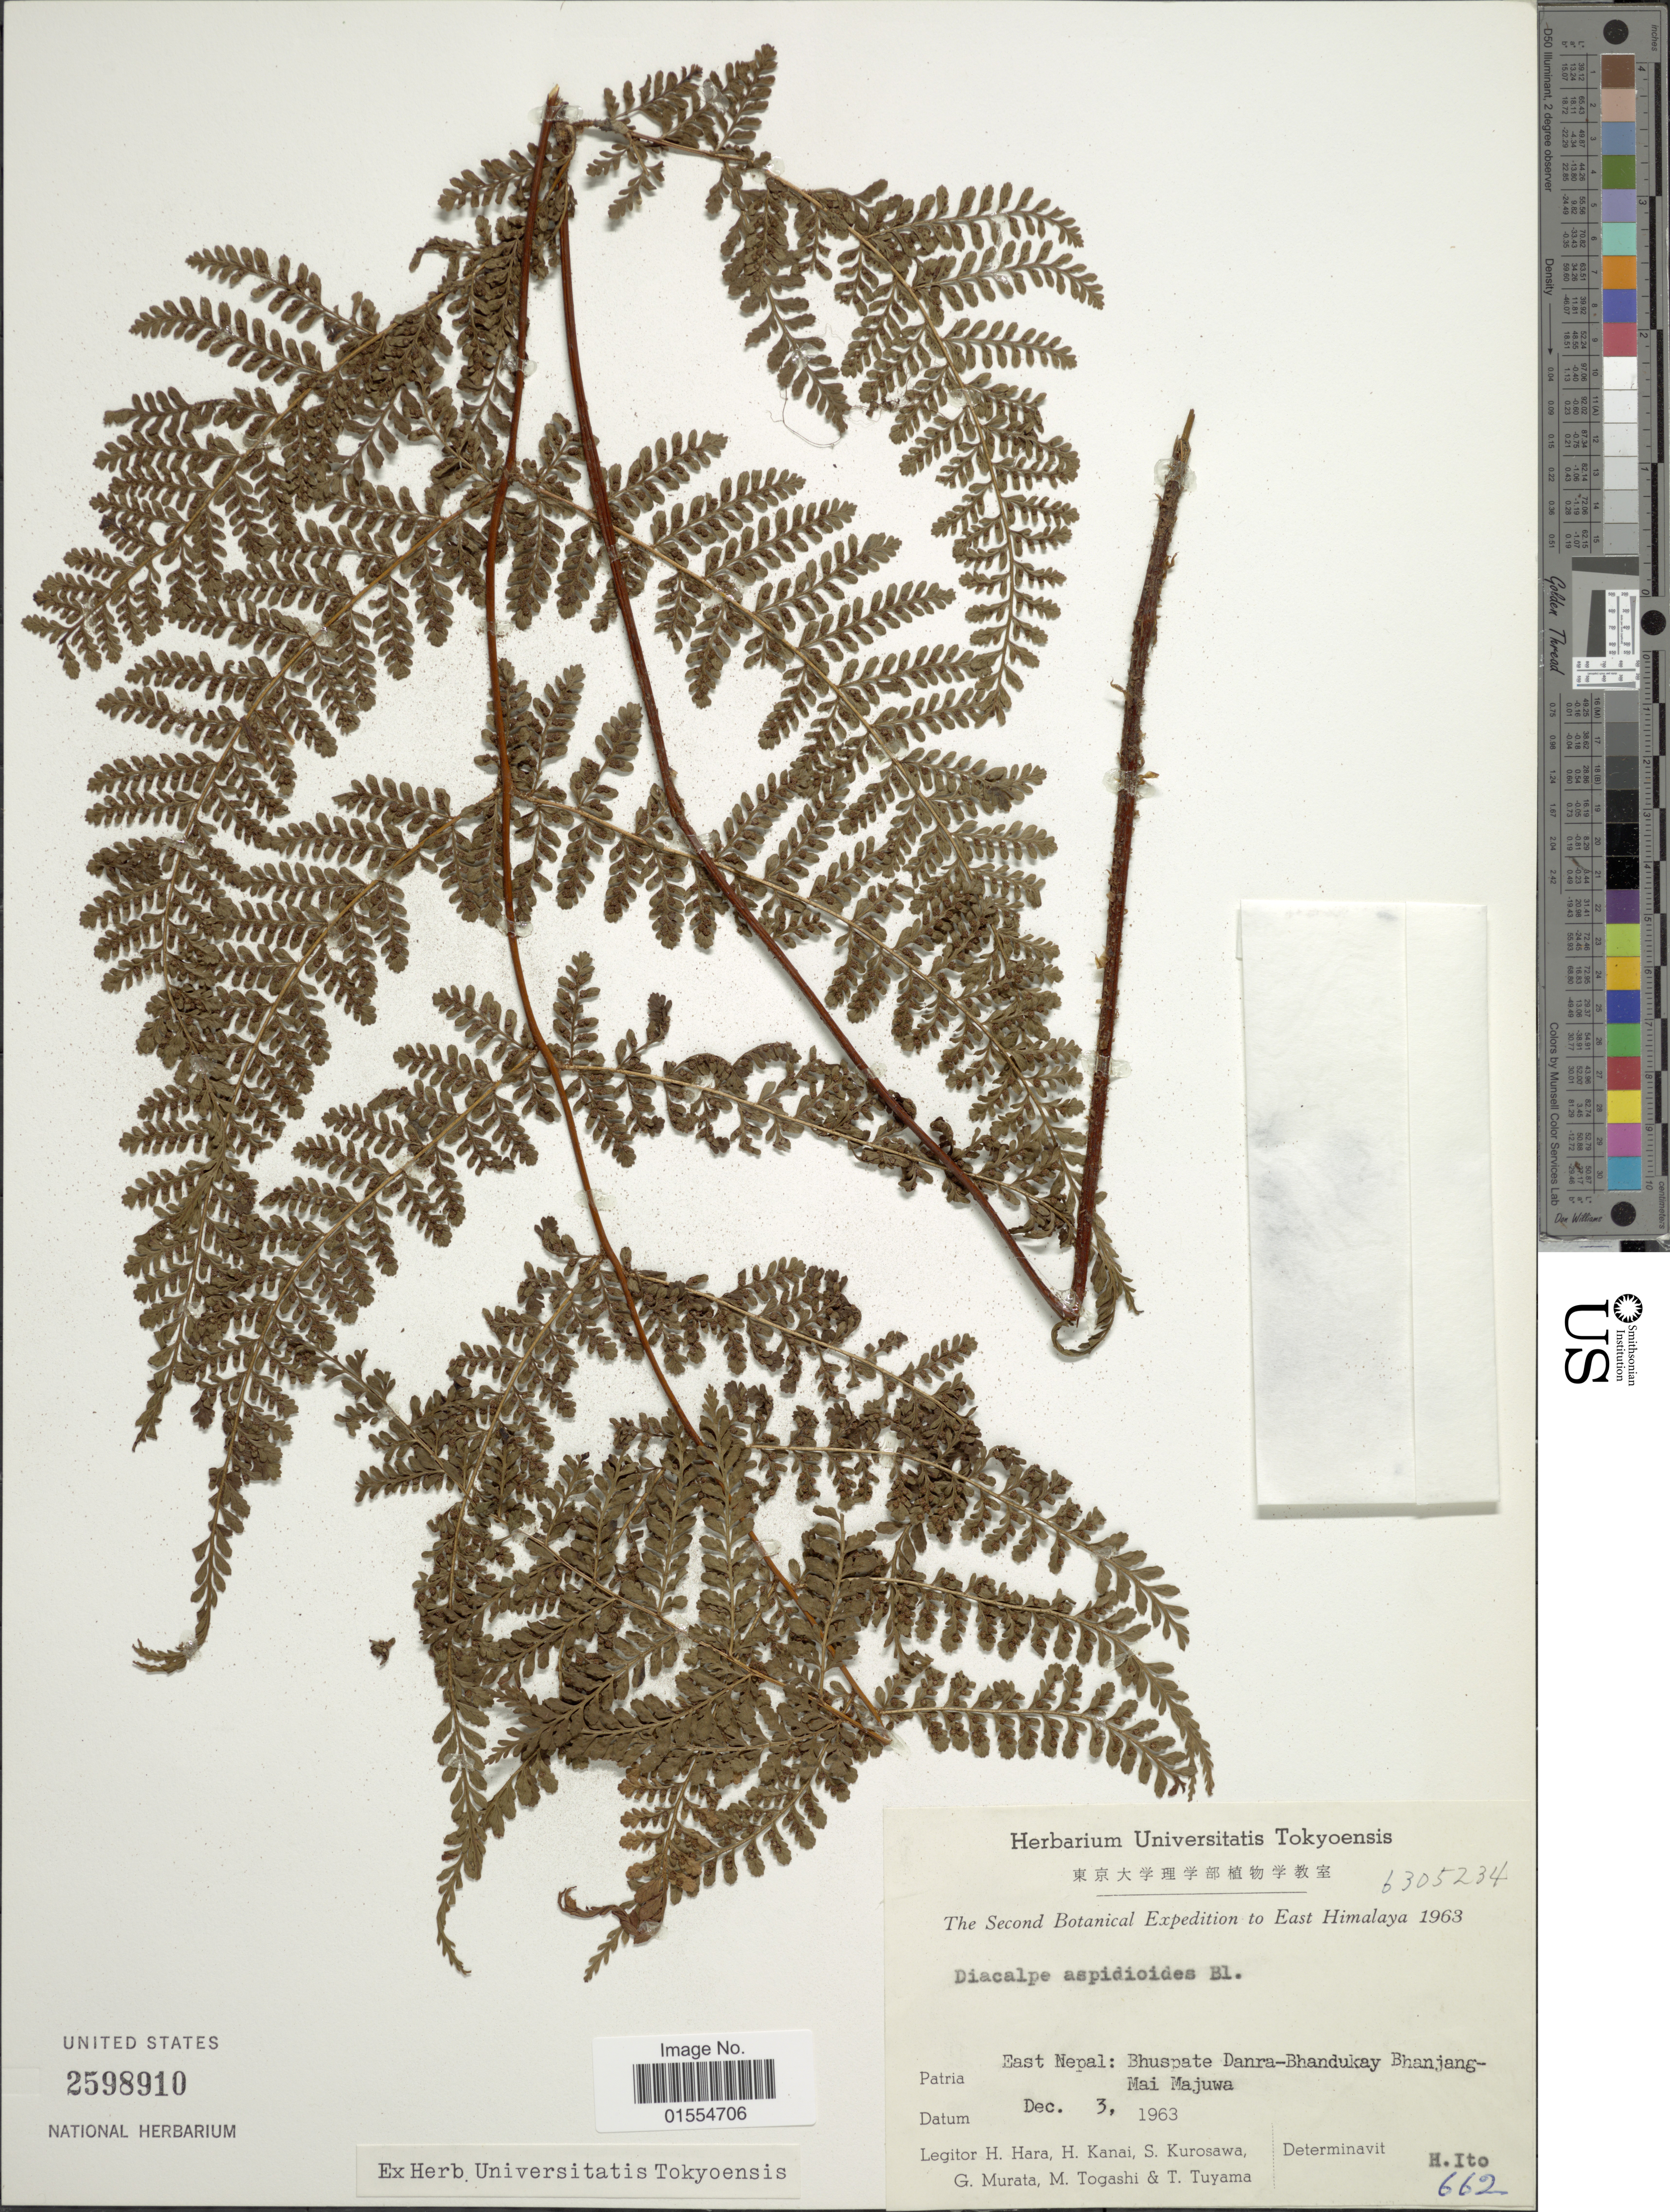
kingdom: Plantae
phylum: Tracheophyta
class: Polypodiopsida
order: Polypodiales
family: Dryopteridaceae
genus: Dryopteris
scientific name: Dryopteris pseudocaenopteris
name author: (Kunze) Li Bing Zhang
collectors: H. Hara, H. Kanai, S. Kurosawa, G. Murata & et al.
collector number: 6305234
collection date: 1963-12-03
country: Nepal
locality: East Nepal: Bhuspate Danra-Bhandukay Bhanjang-Mai Majuwa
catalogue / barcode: US 2598910